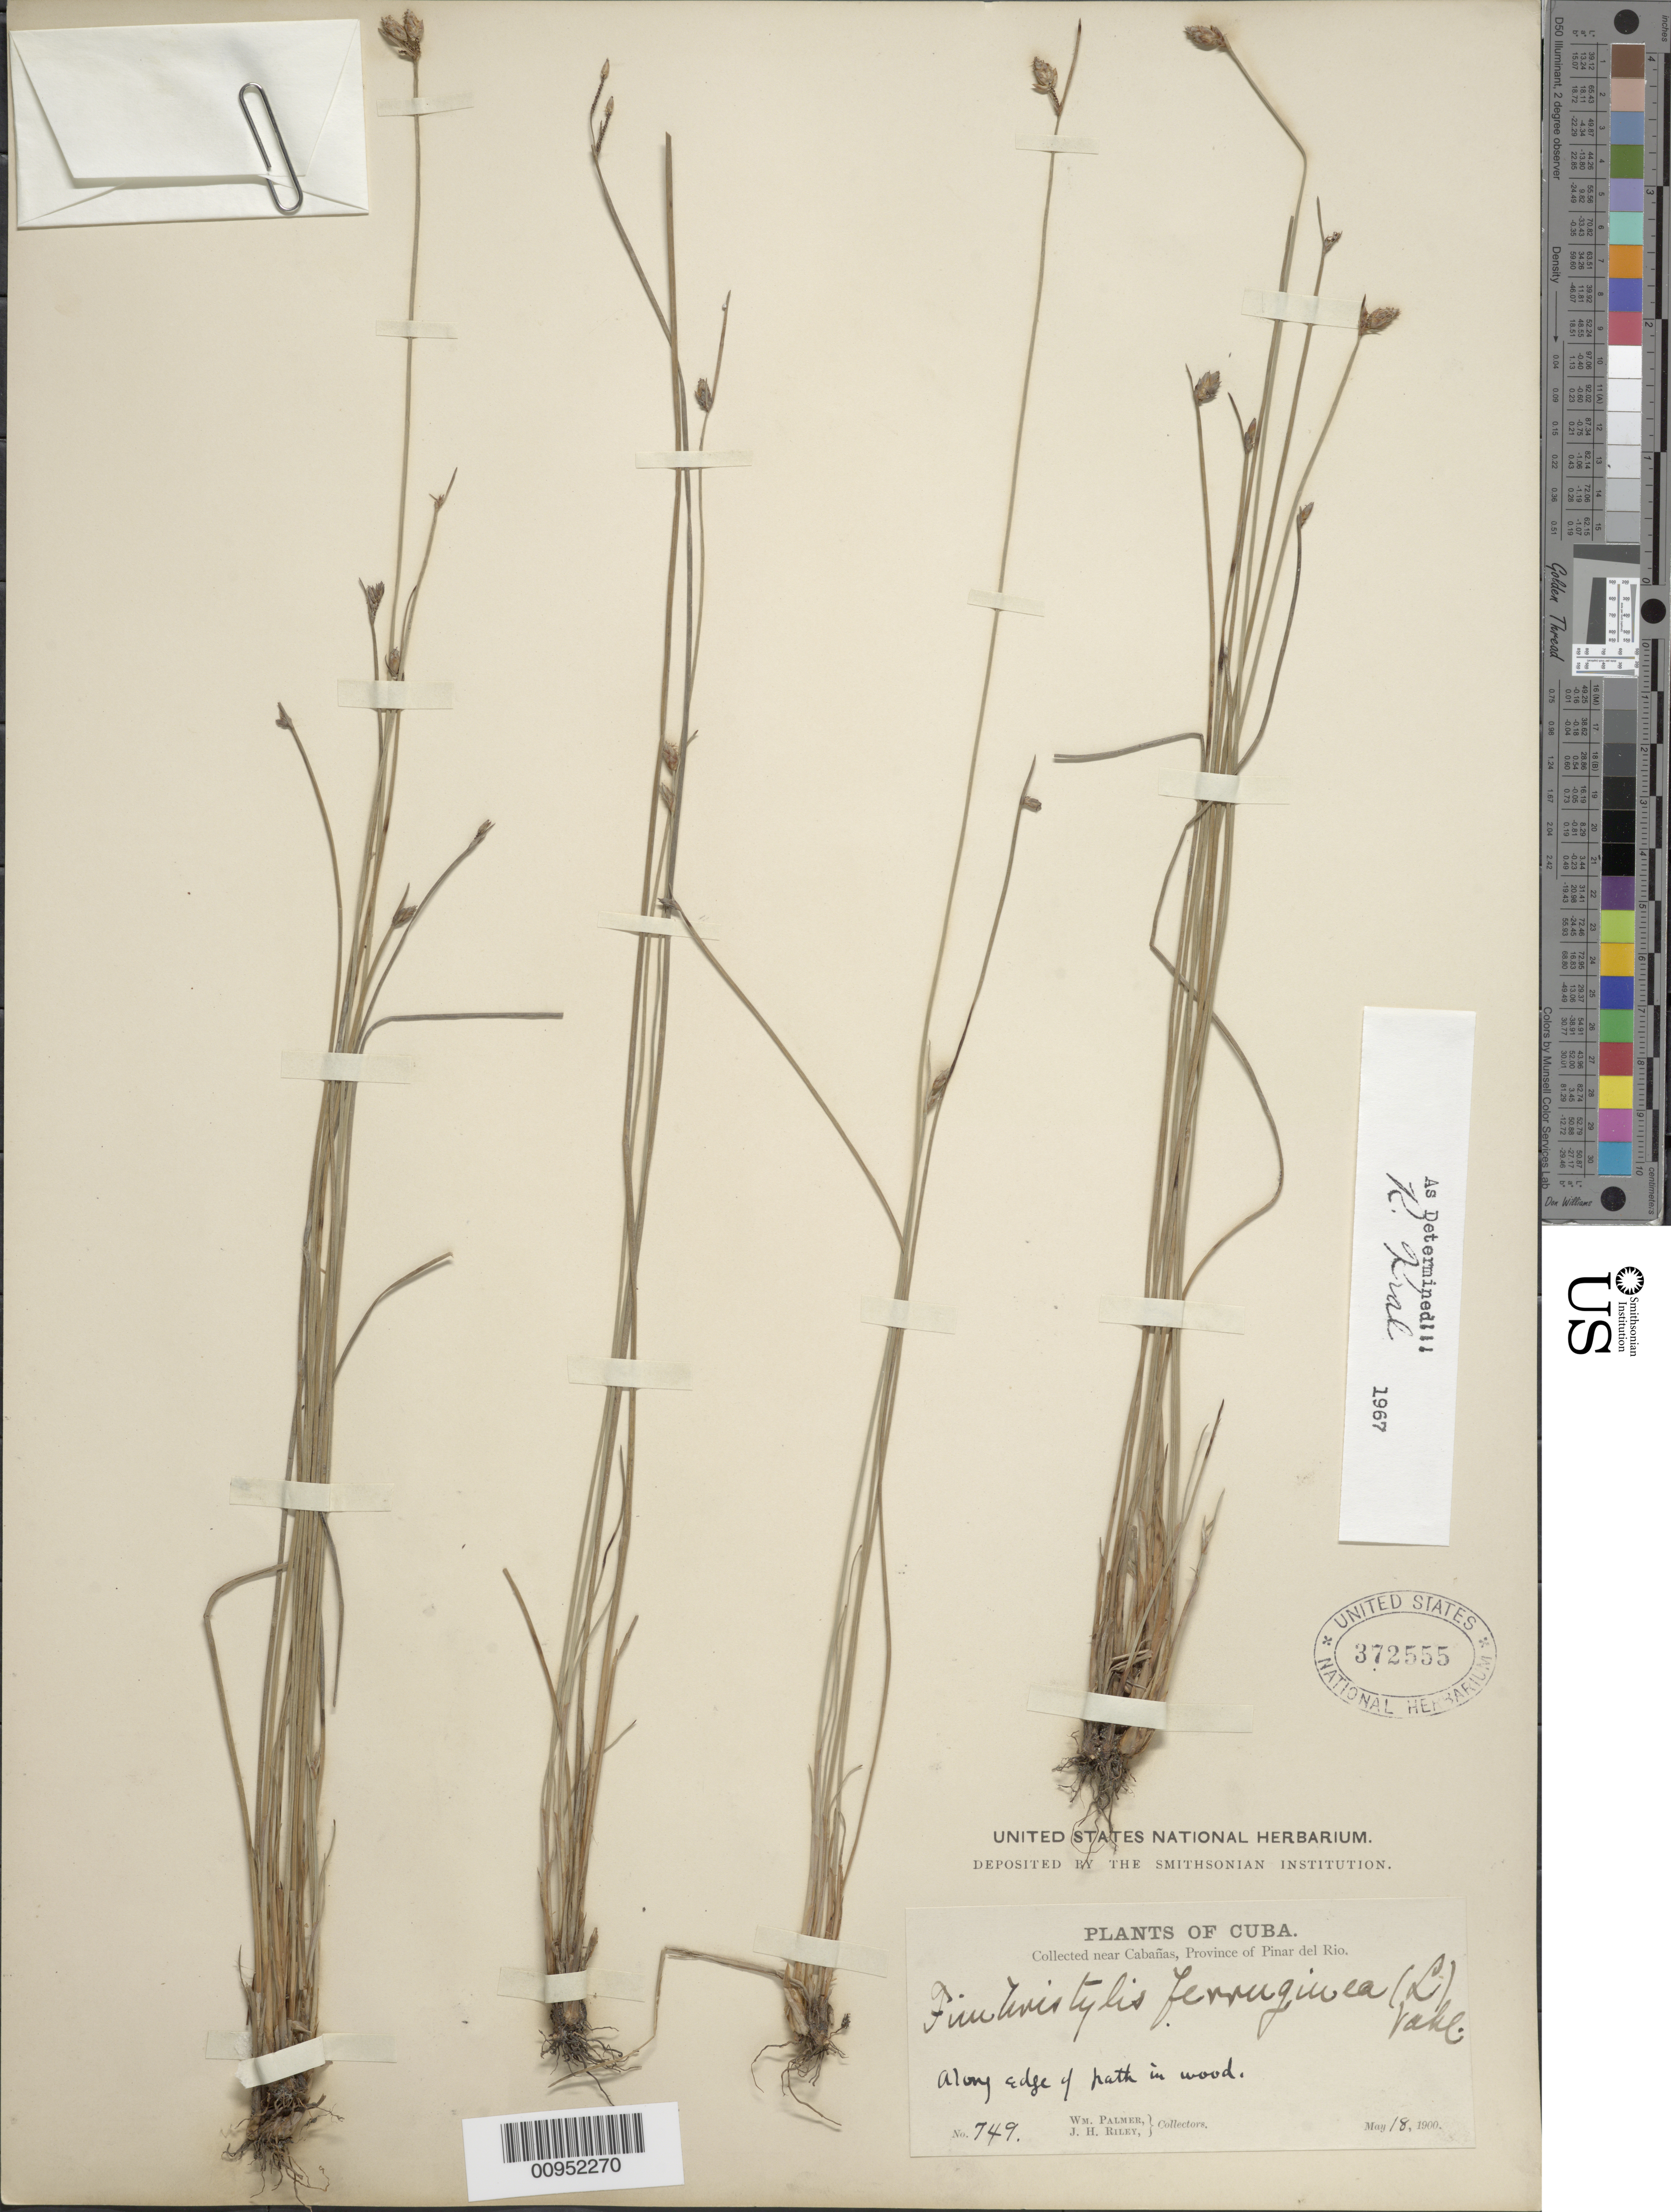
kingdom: Plantae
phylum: Tracheophyta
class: Liliopsida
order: Poales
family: Cyperaceae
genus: Fimbristylis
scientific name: Fimbristylis ferruginea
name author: (L.) Vahl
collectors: W. Palmer & J. H. Riley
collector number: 749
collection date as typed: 18 May 1900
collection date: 1900-05-18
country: Cuba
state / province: Pinar del Rio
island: Cuba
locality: Near Cabañas, along edge of path in wood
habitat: Along edge of path in wood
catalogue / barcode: US 372555